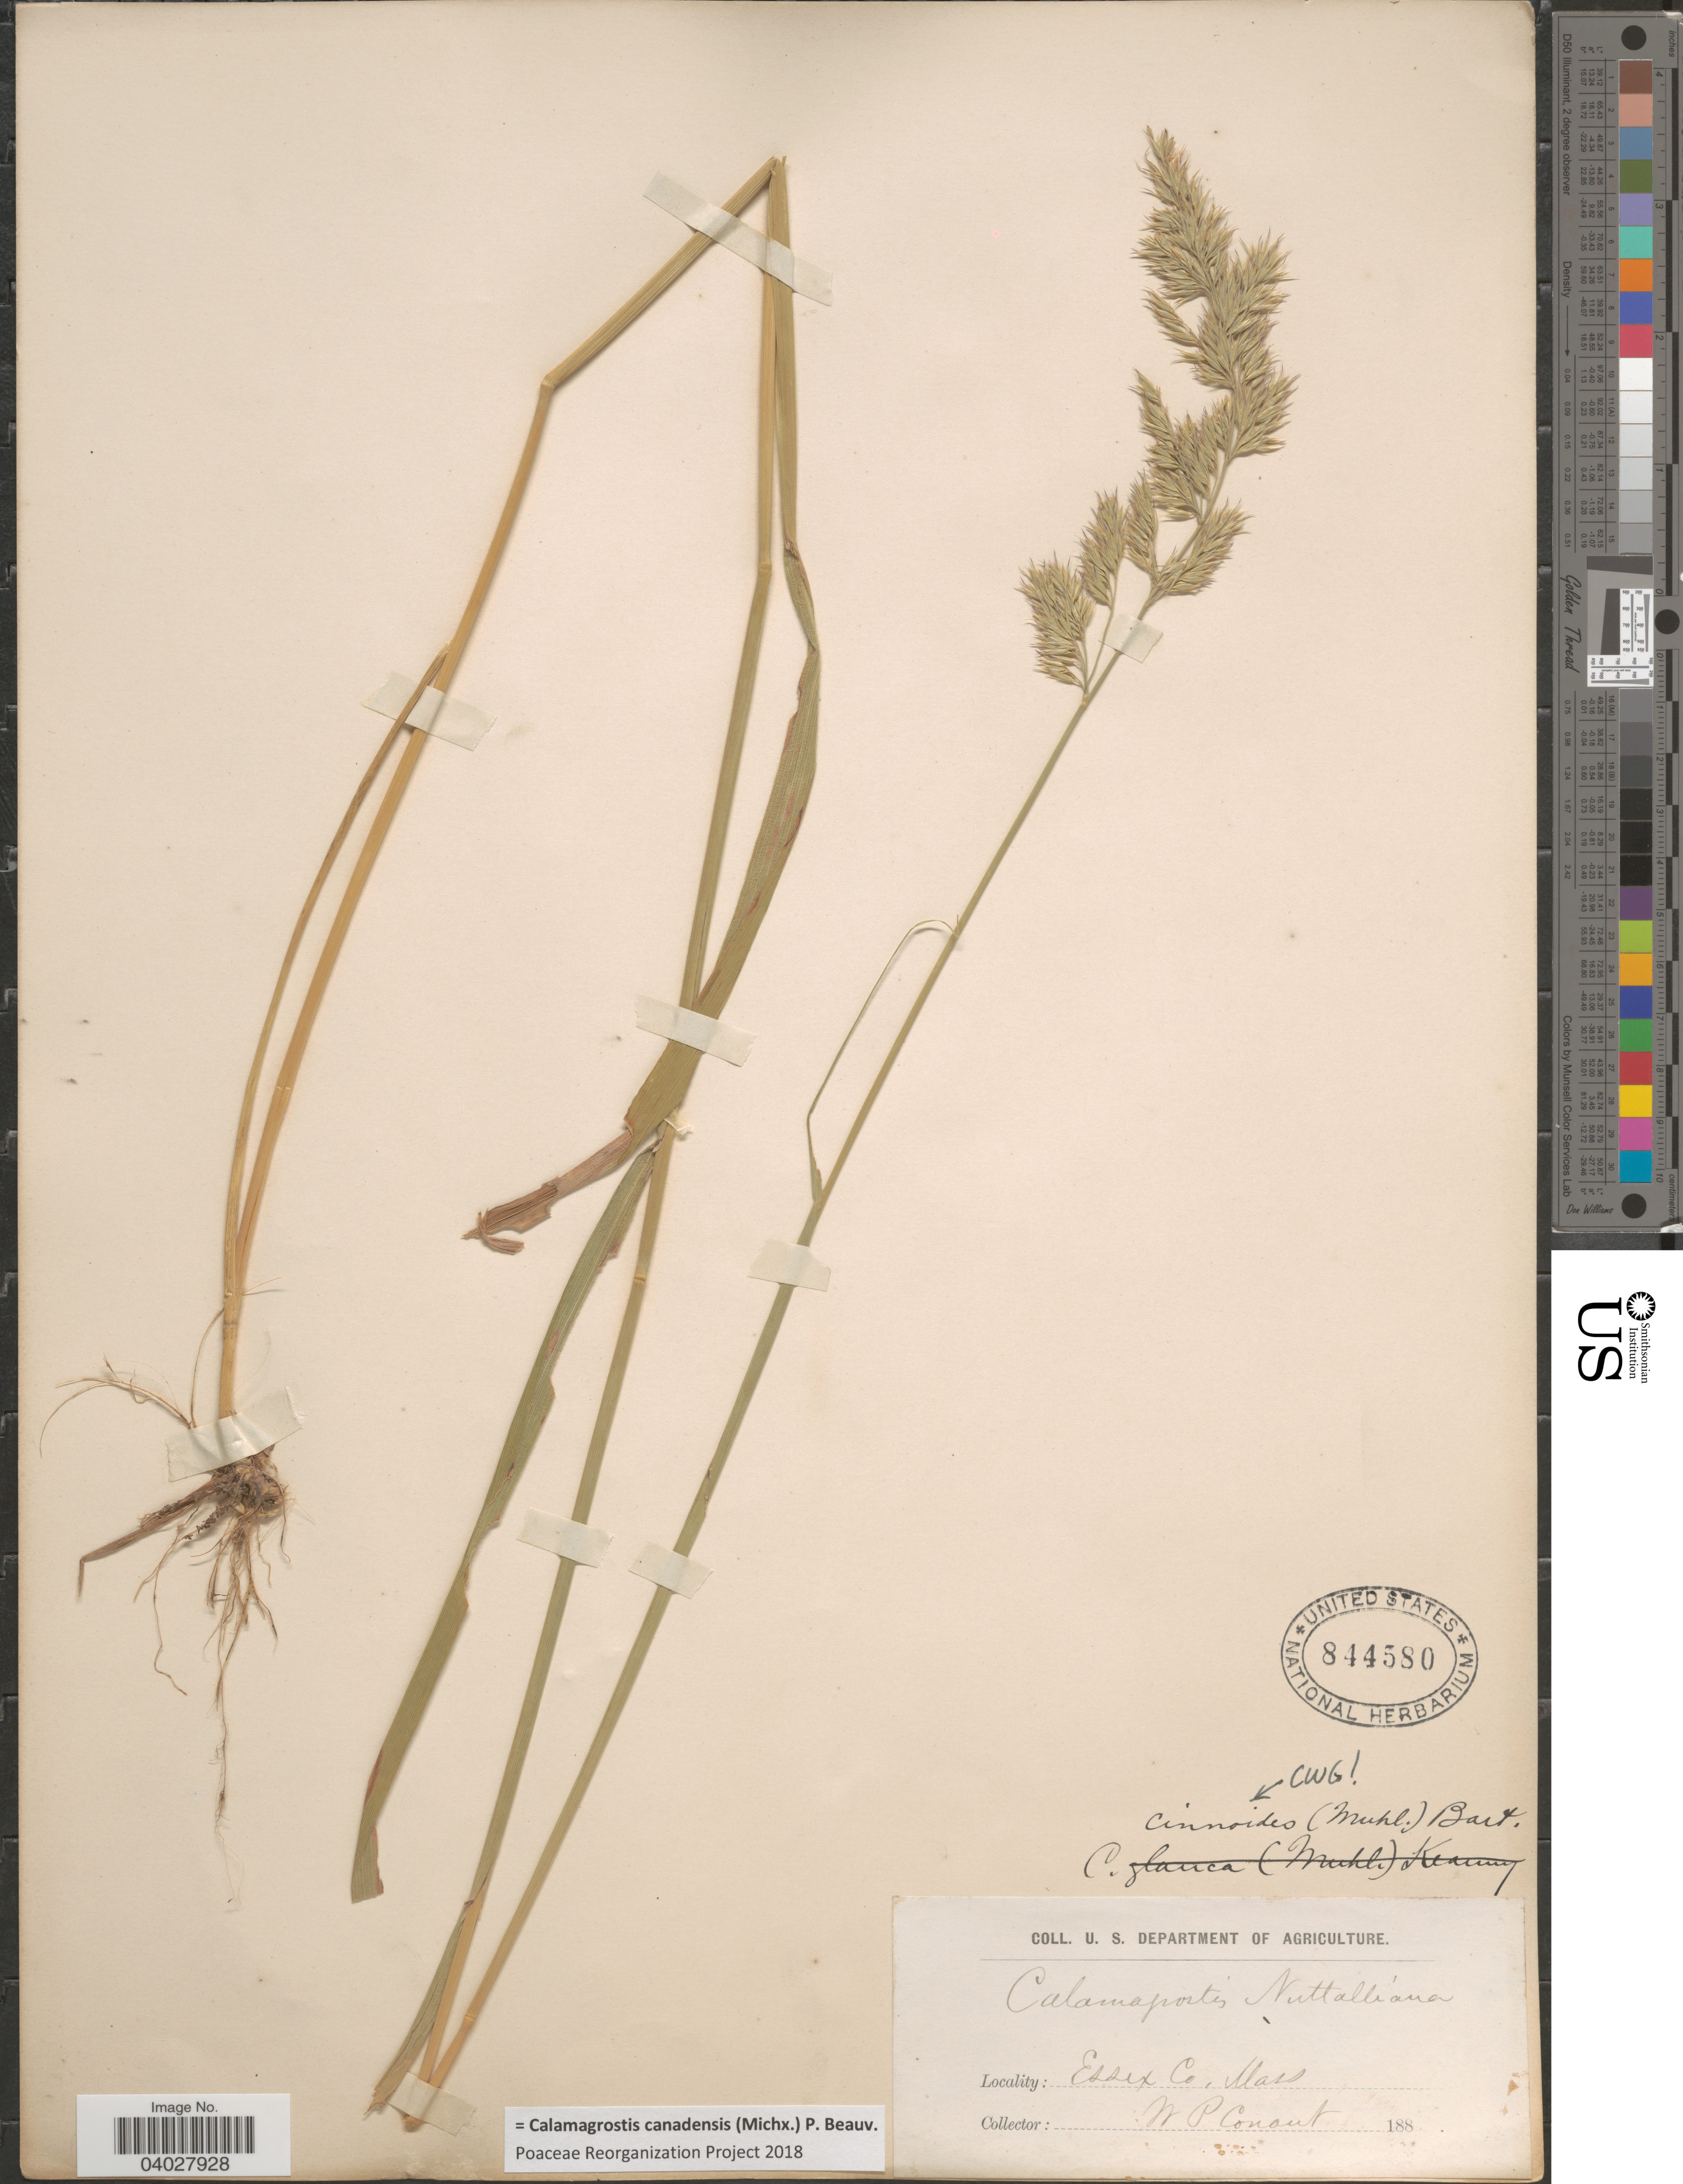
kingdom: Plantae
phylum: Tracheophyta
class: Liliopsida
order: Poales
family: Poaceae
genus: Calamagrostis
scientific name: Calamagrostis canadensis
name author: (Michx.) P. Beauv.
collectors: W. P. Conant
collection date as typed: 188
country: United States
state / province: Massachusetts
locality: Essex Co.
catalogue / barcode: US 844580